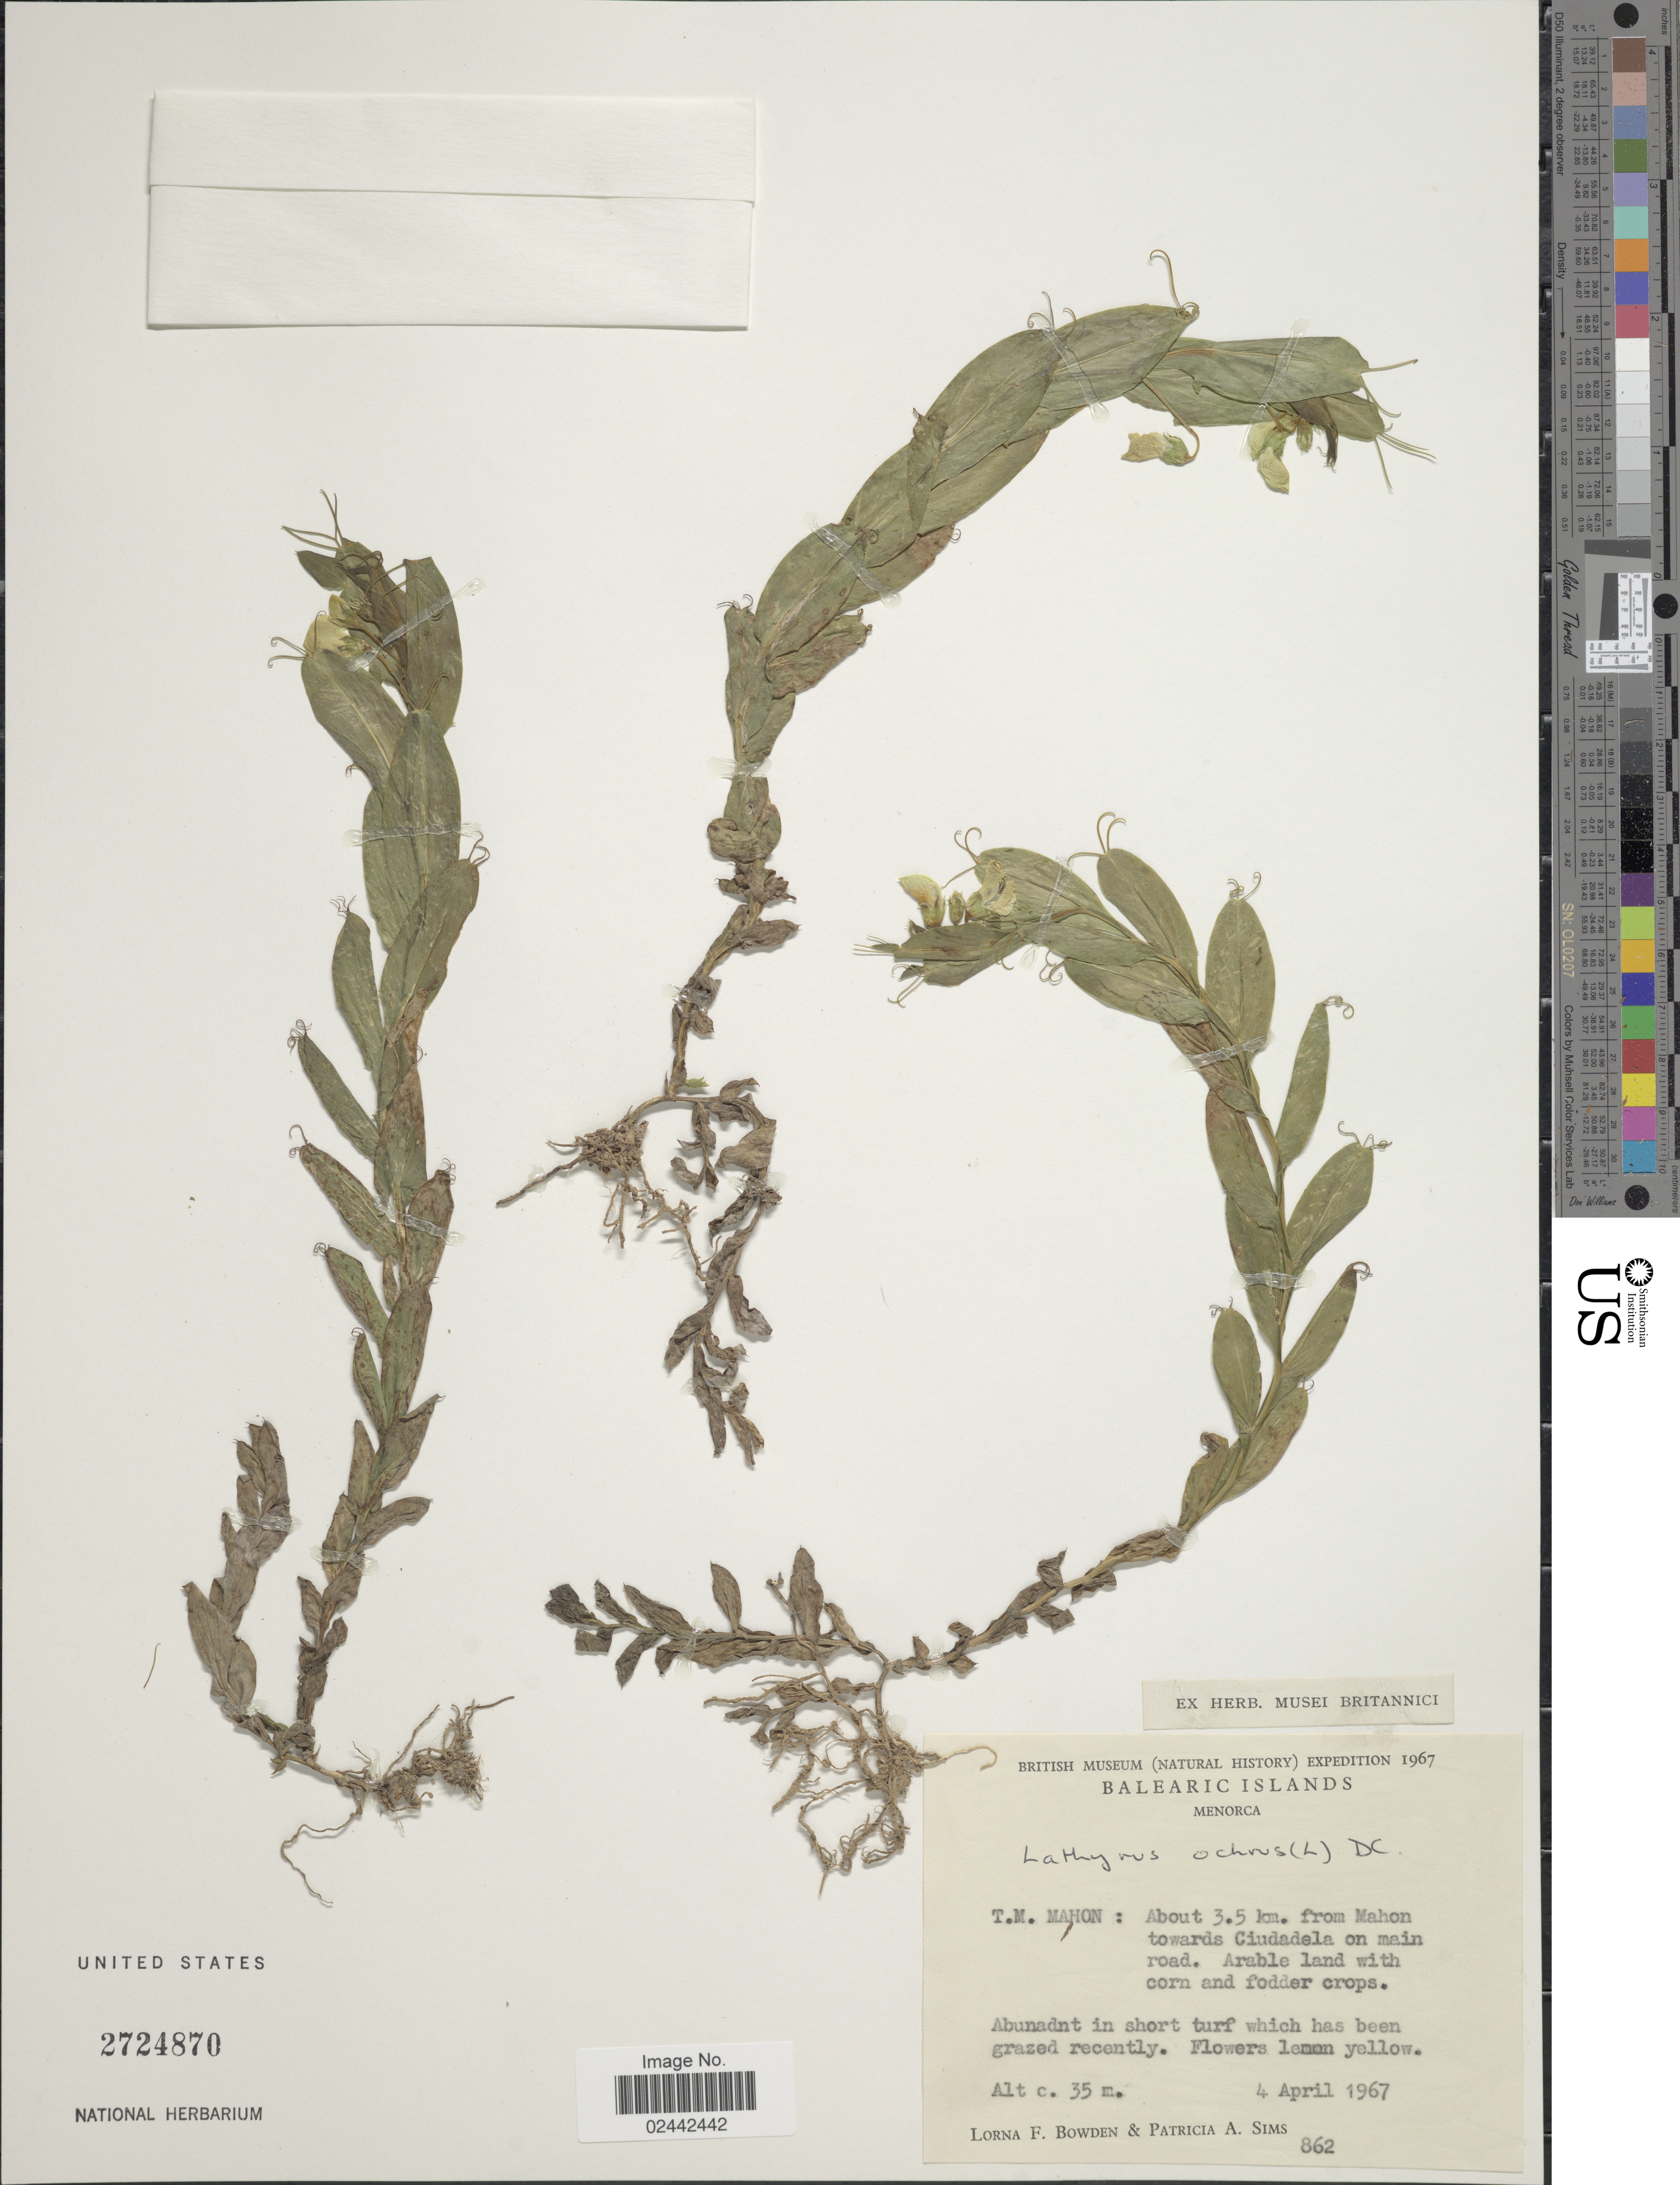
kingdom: Plantae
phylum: Tracheophyta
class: Magnoliopsida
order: Fabales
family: Fabaceae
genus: Lathyrus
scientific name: Lathyrus ochrus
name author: (L.) DC.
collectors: L. F. Bowden & P. A. Sims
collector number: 862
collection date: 1967-04-04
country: Spain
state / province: Islas Baleares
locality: Balearic Islands. Menorca, T.M. Mahon: About 3.5 km. from Mahon towards Giudadela on main road. Arable land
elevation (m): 35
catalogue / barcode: US 2724870